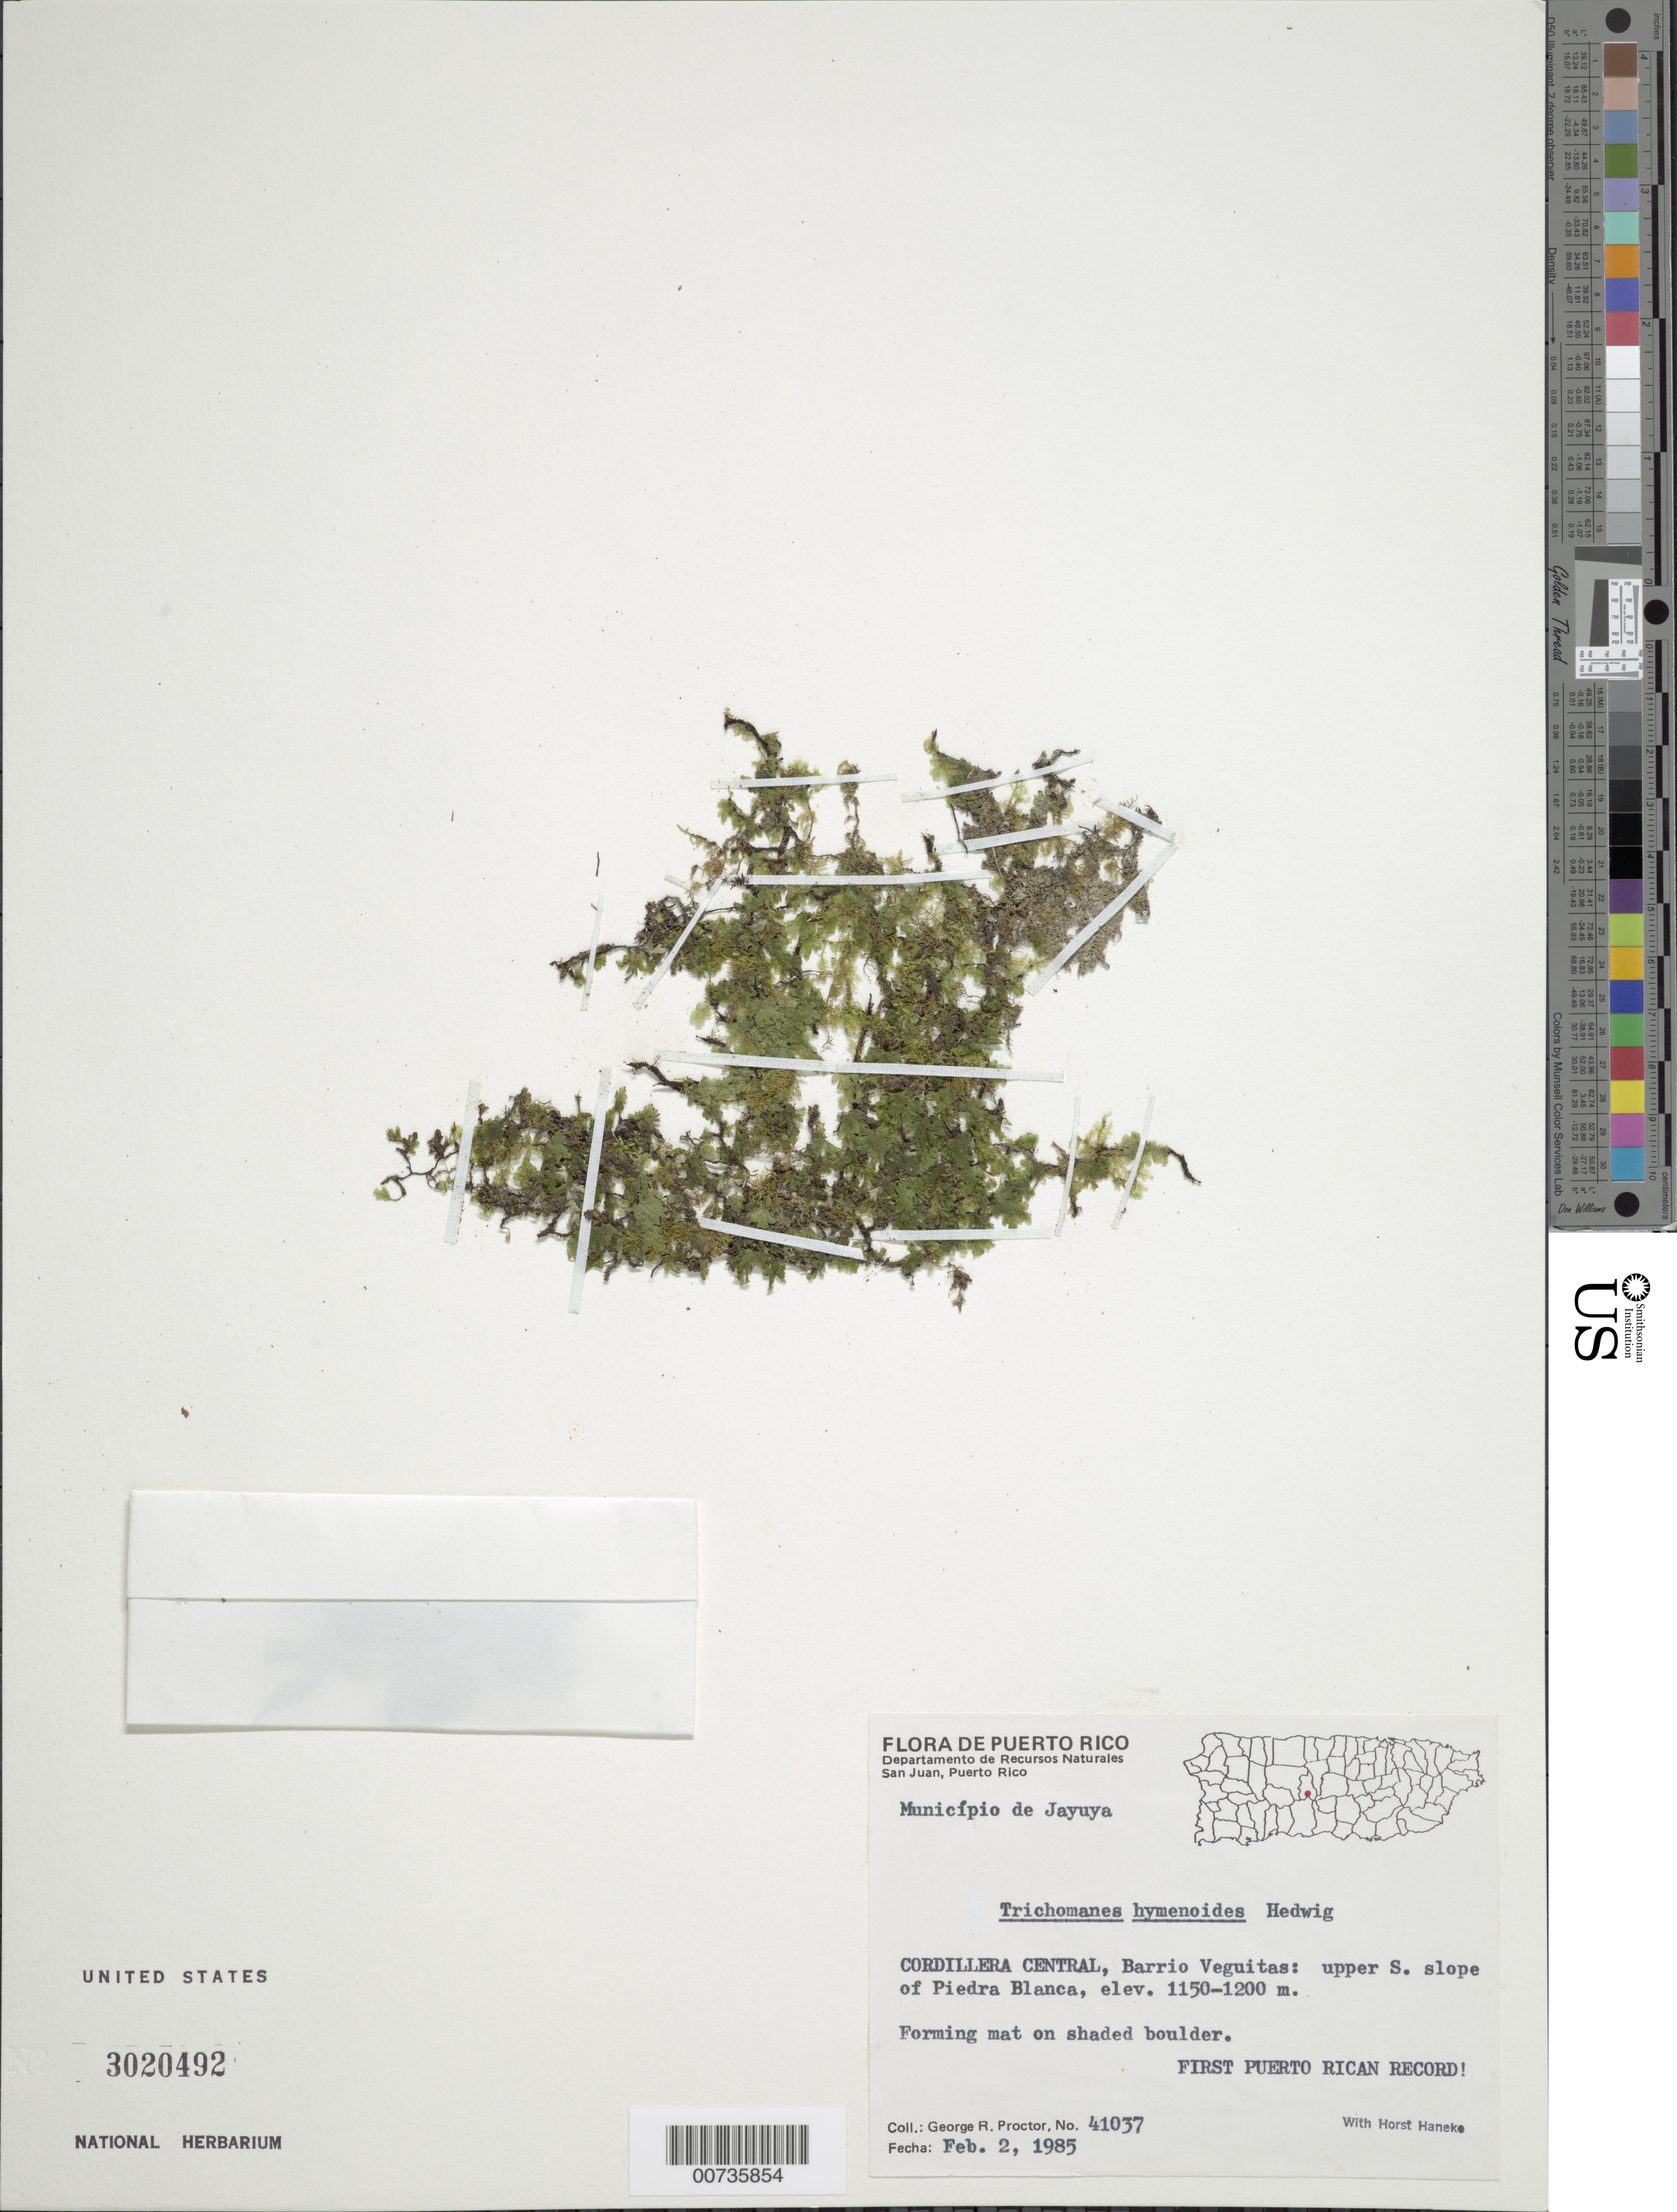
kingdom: Plantae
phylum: Tracheophyta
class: Polypodiopsida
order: Hymenophyllales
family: Hymenophyllaceae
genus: Didymoglossum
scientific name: Didymoglossum hymenoides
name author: (Hedw.) Copel.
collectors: G. R. Proctor & H. Haneke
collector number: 41037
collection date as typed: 02 Feb 1985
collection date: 1985-02-02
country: Puerto Rico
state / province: Jayuya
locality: Mun. Jayuya, Cordillera Central, Barrio Veguitas: upper S slope of Piedra Blanca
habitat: Forming mat on shaded boulder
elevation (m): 1150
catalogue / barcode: US 3020492